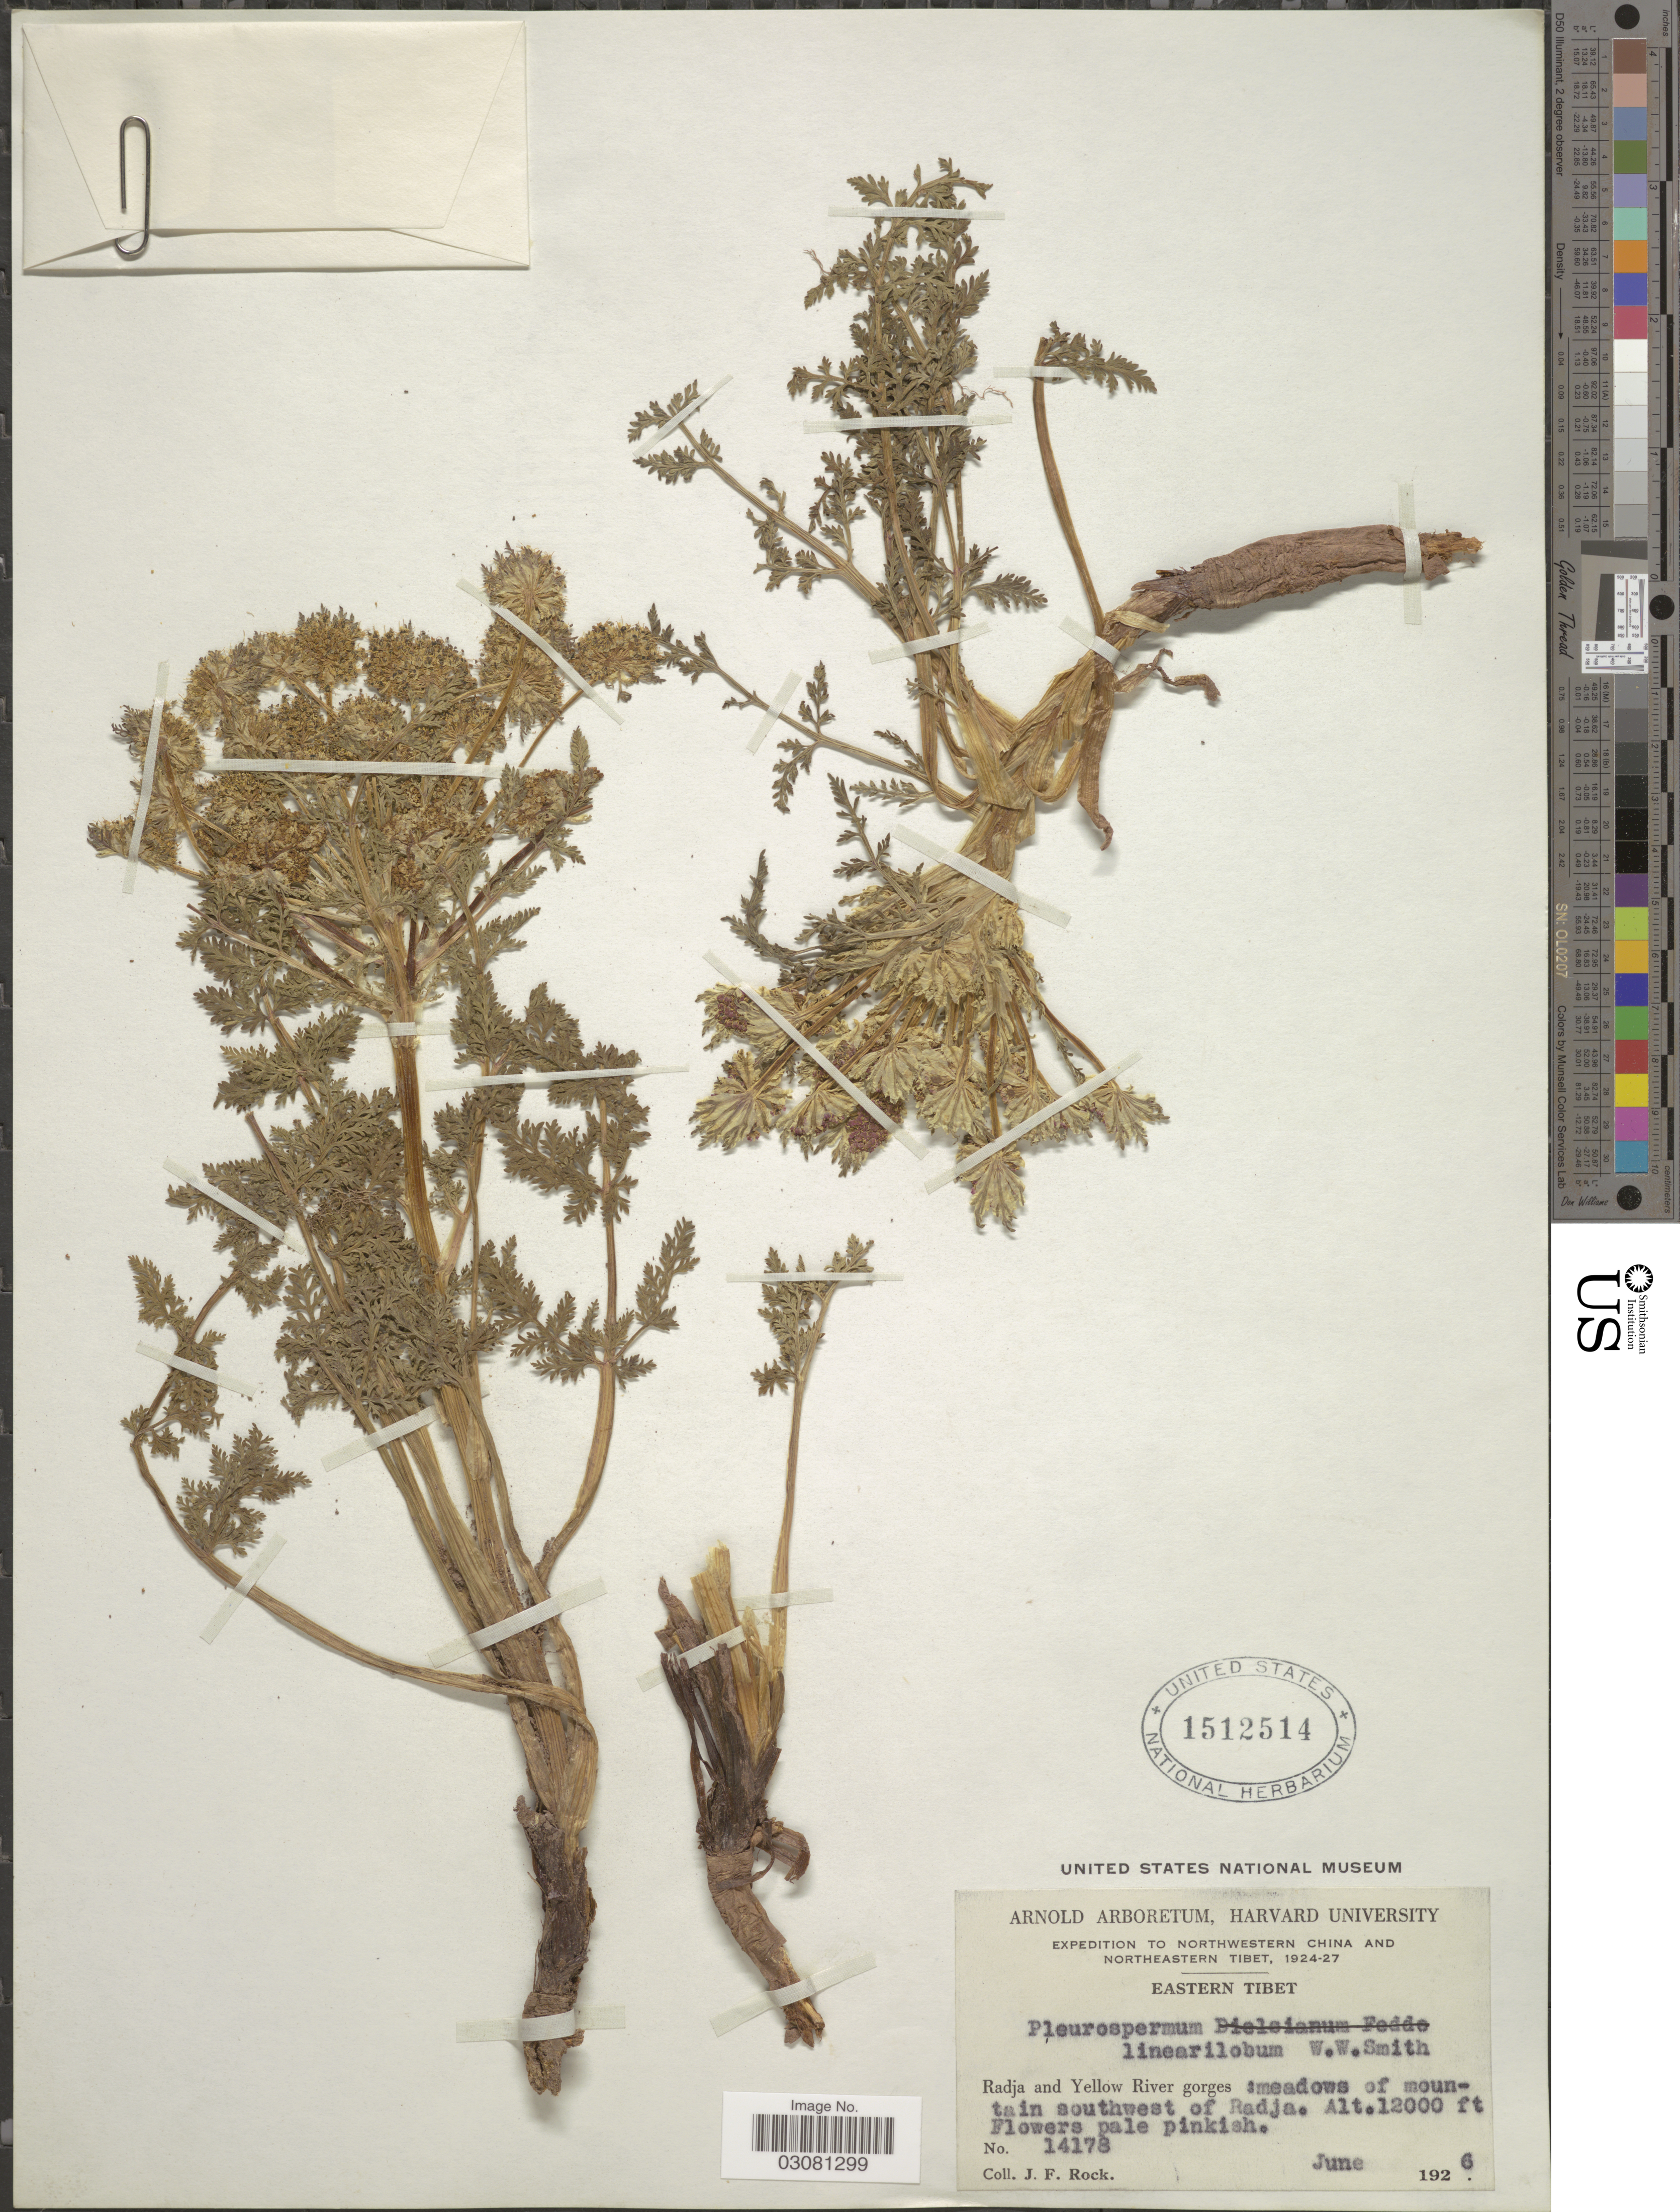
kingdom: Plantae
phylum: Tracheophyta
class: Magnoliopsida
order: Apiales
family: Apiaceae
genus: Pleurospermum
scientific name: Pleurospermum linearilobum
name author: W.W. Sm.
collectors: J. Rock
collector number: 14178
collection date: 1926-06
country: China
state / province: Xizang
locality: Nortwestern China. Eastern Tibet. Radja and Yellow River gorges: meadows of mountain southwest of Radja.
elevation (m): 3658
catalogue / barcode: US 1512514